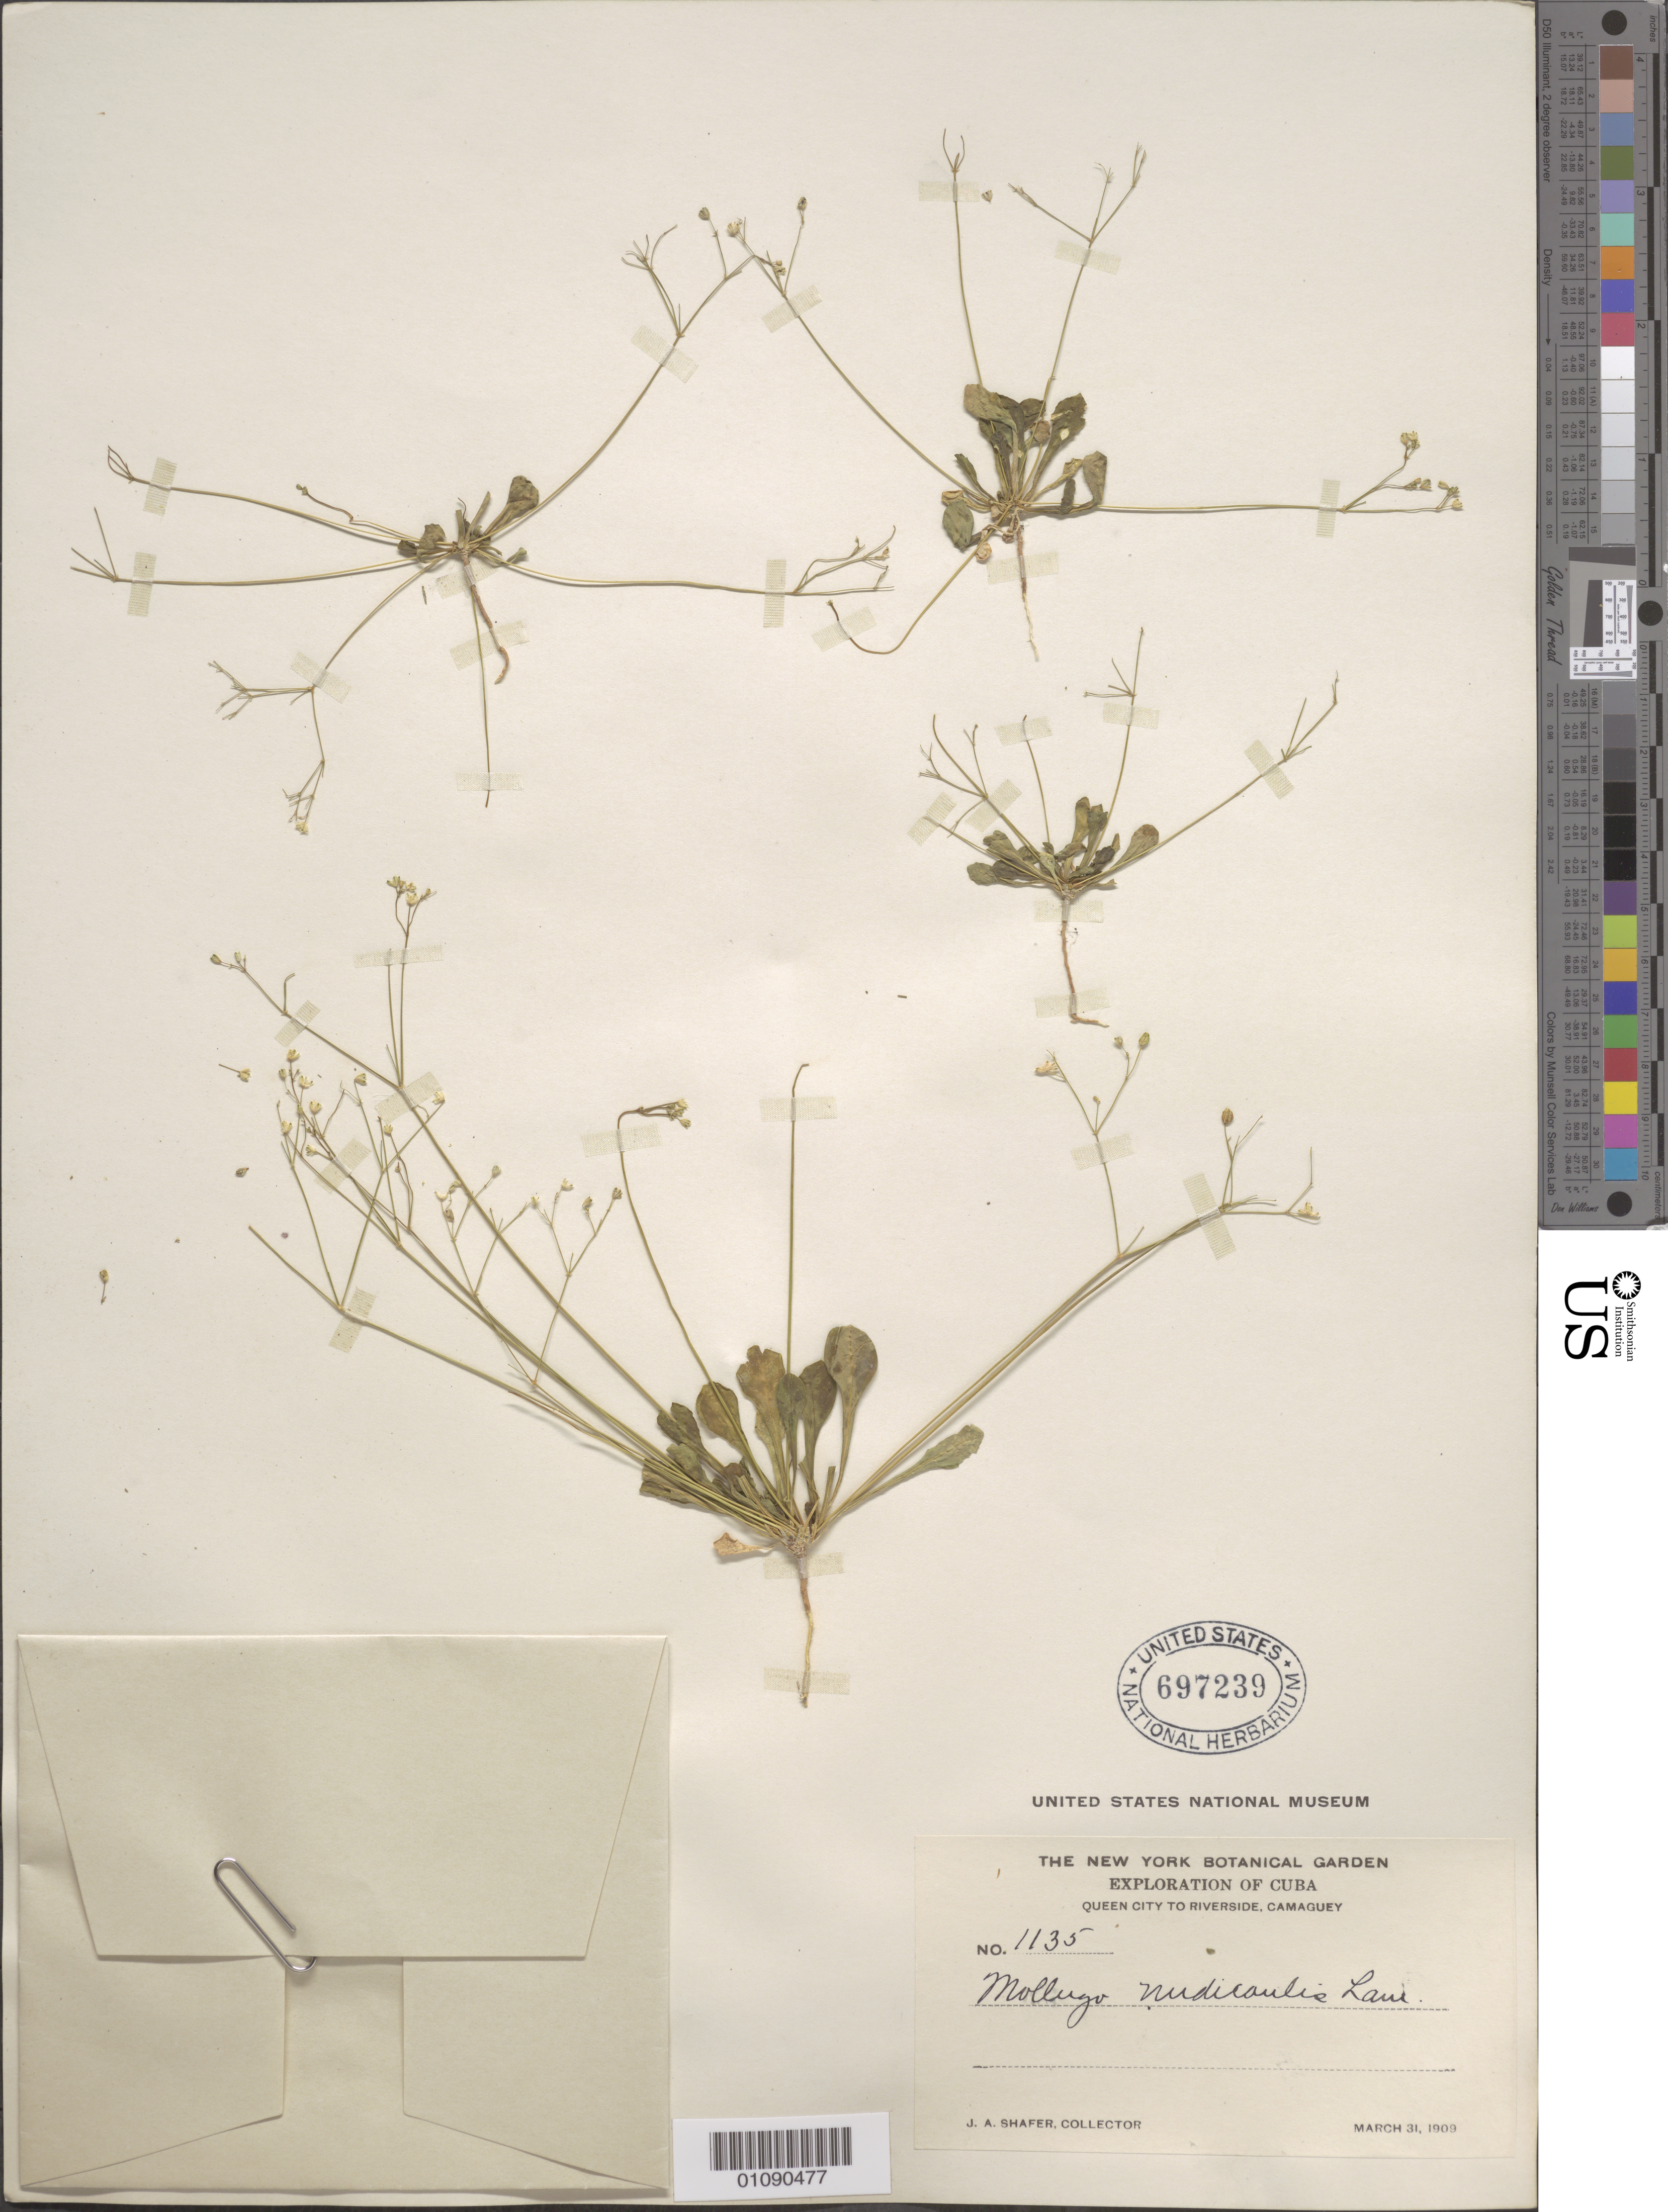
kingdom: Plantae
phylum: Tracheophyta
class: Magnoliopsida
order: Caryophyllales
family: Molluginaceae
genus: Paramollugo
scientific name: Paramollugo spathulata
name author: (Sw.) Sukhor.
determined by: Strong, Mark T., (BOT), Smithsonian Institution - National Museum of Natural History (UNITED STATES)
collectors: J. A. Shafer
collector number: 1135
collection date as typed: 31 Mar 1909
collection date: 1909-03-31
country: Cuba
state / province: Camagüey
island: Cuba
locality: Queen City to riverside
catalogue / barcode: US 697239